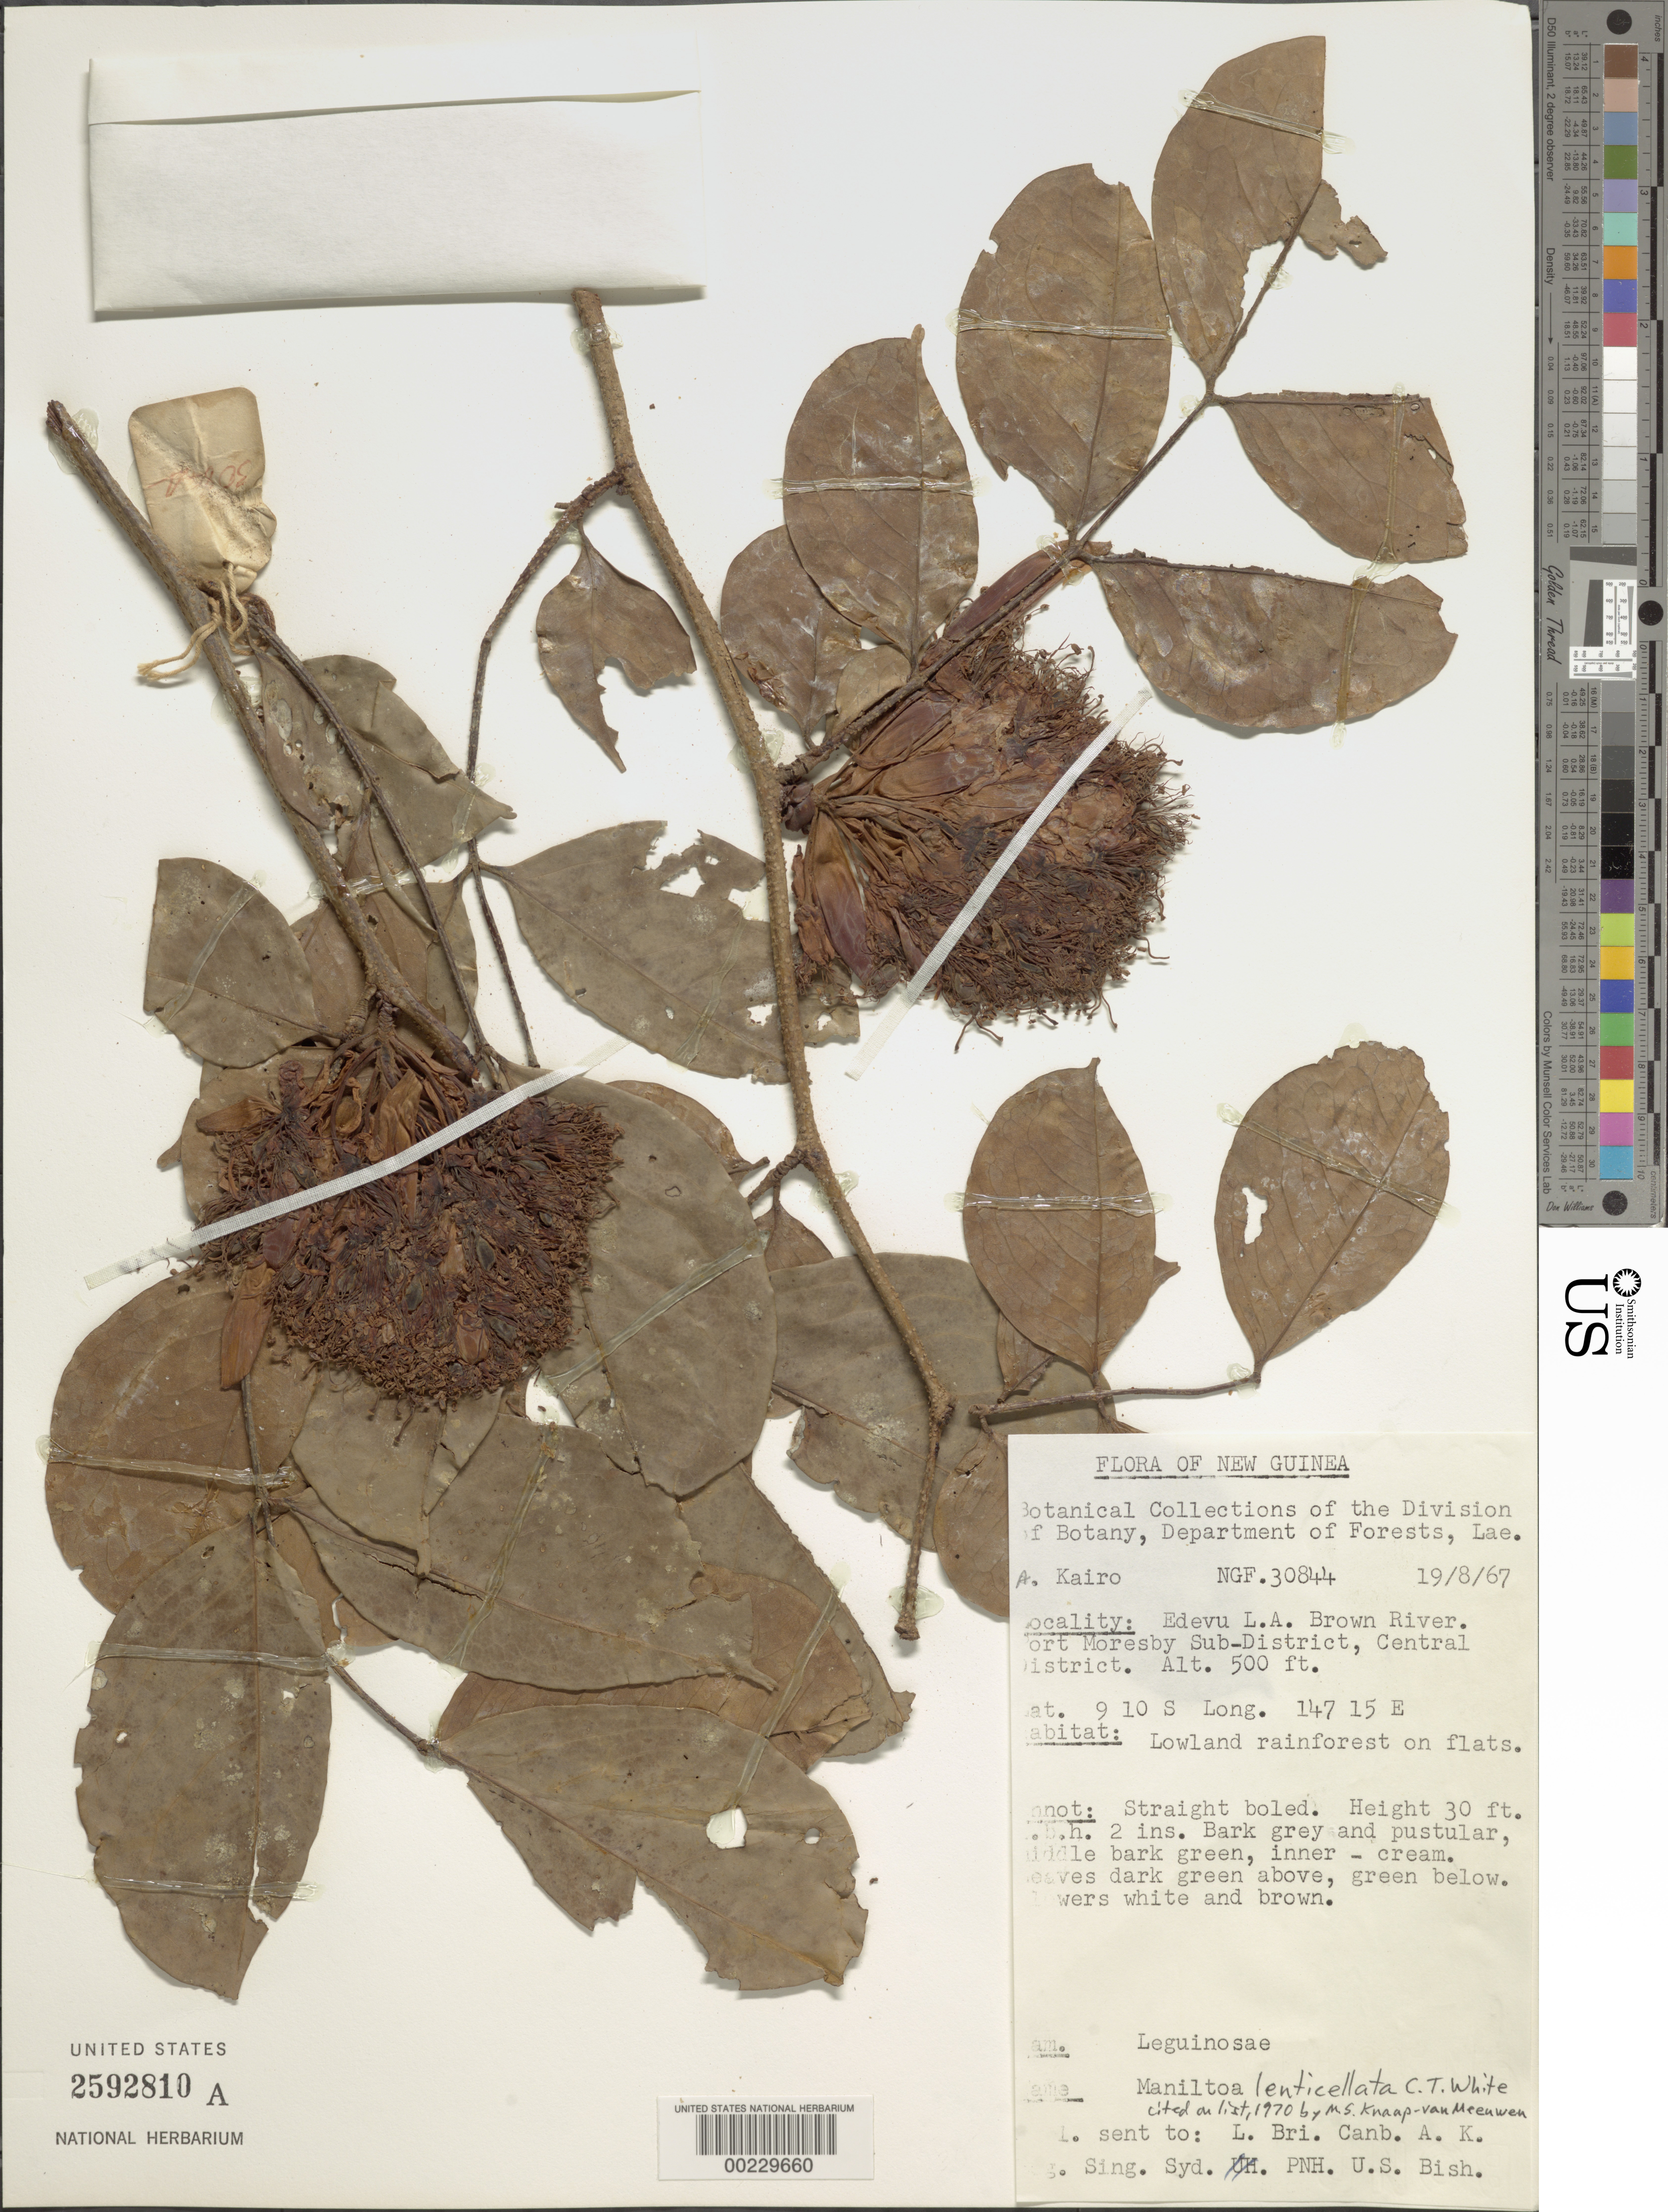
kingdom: Plantae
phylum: Tracheophyta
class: Magnoliopsida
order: Fabales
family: Fabaceae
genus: Maniltoa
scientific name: Maniltoa lenticellata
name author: C.T. White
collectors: A. Kairo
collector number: NGF 30844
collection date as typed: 19 Aug 1967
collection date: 1967-08-19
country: Papua New Guinea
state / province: Central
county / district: Port Moresby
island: New Guinea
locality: Edevu l.a. brown river; port moresby subdist.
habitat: Lowland rainforest on flats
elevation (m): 152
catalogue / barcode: US 2592810A